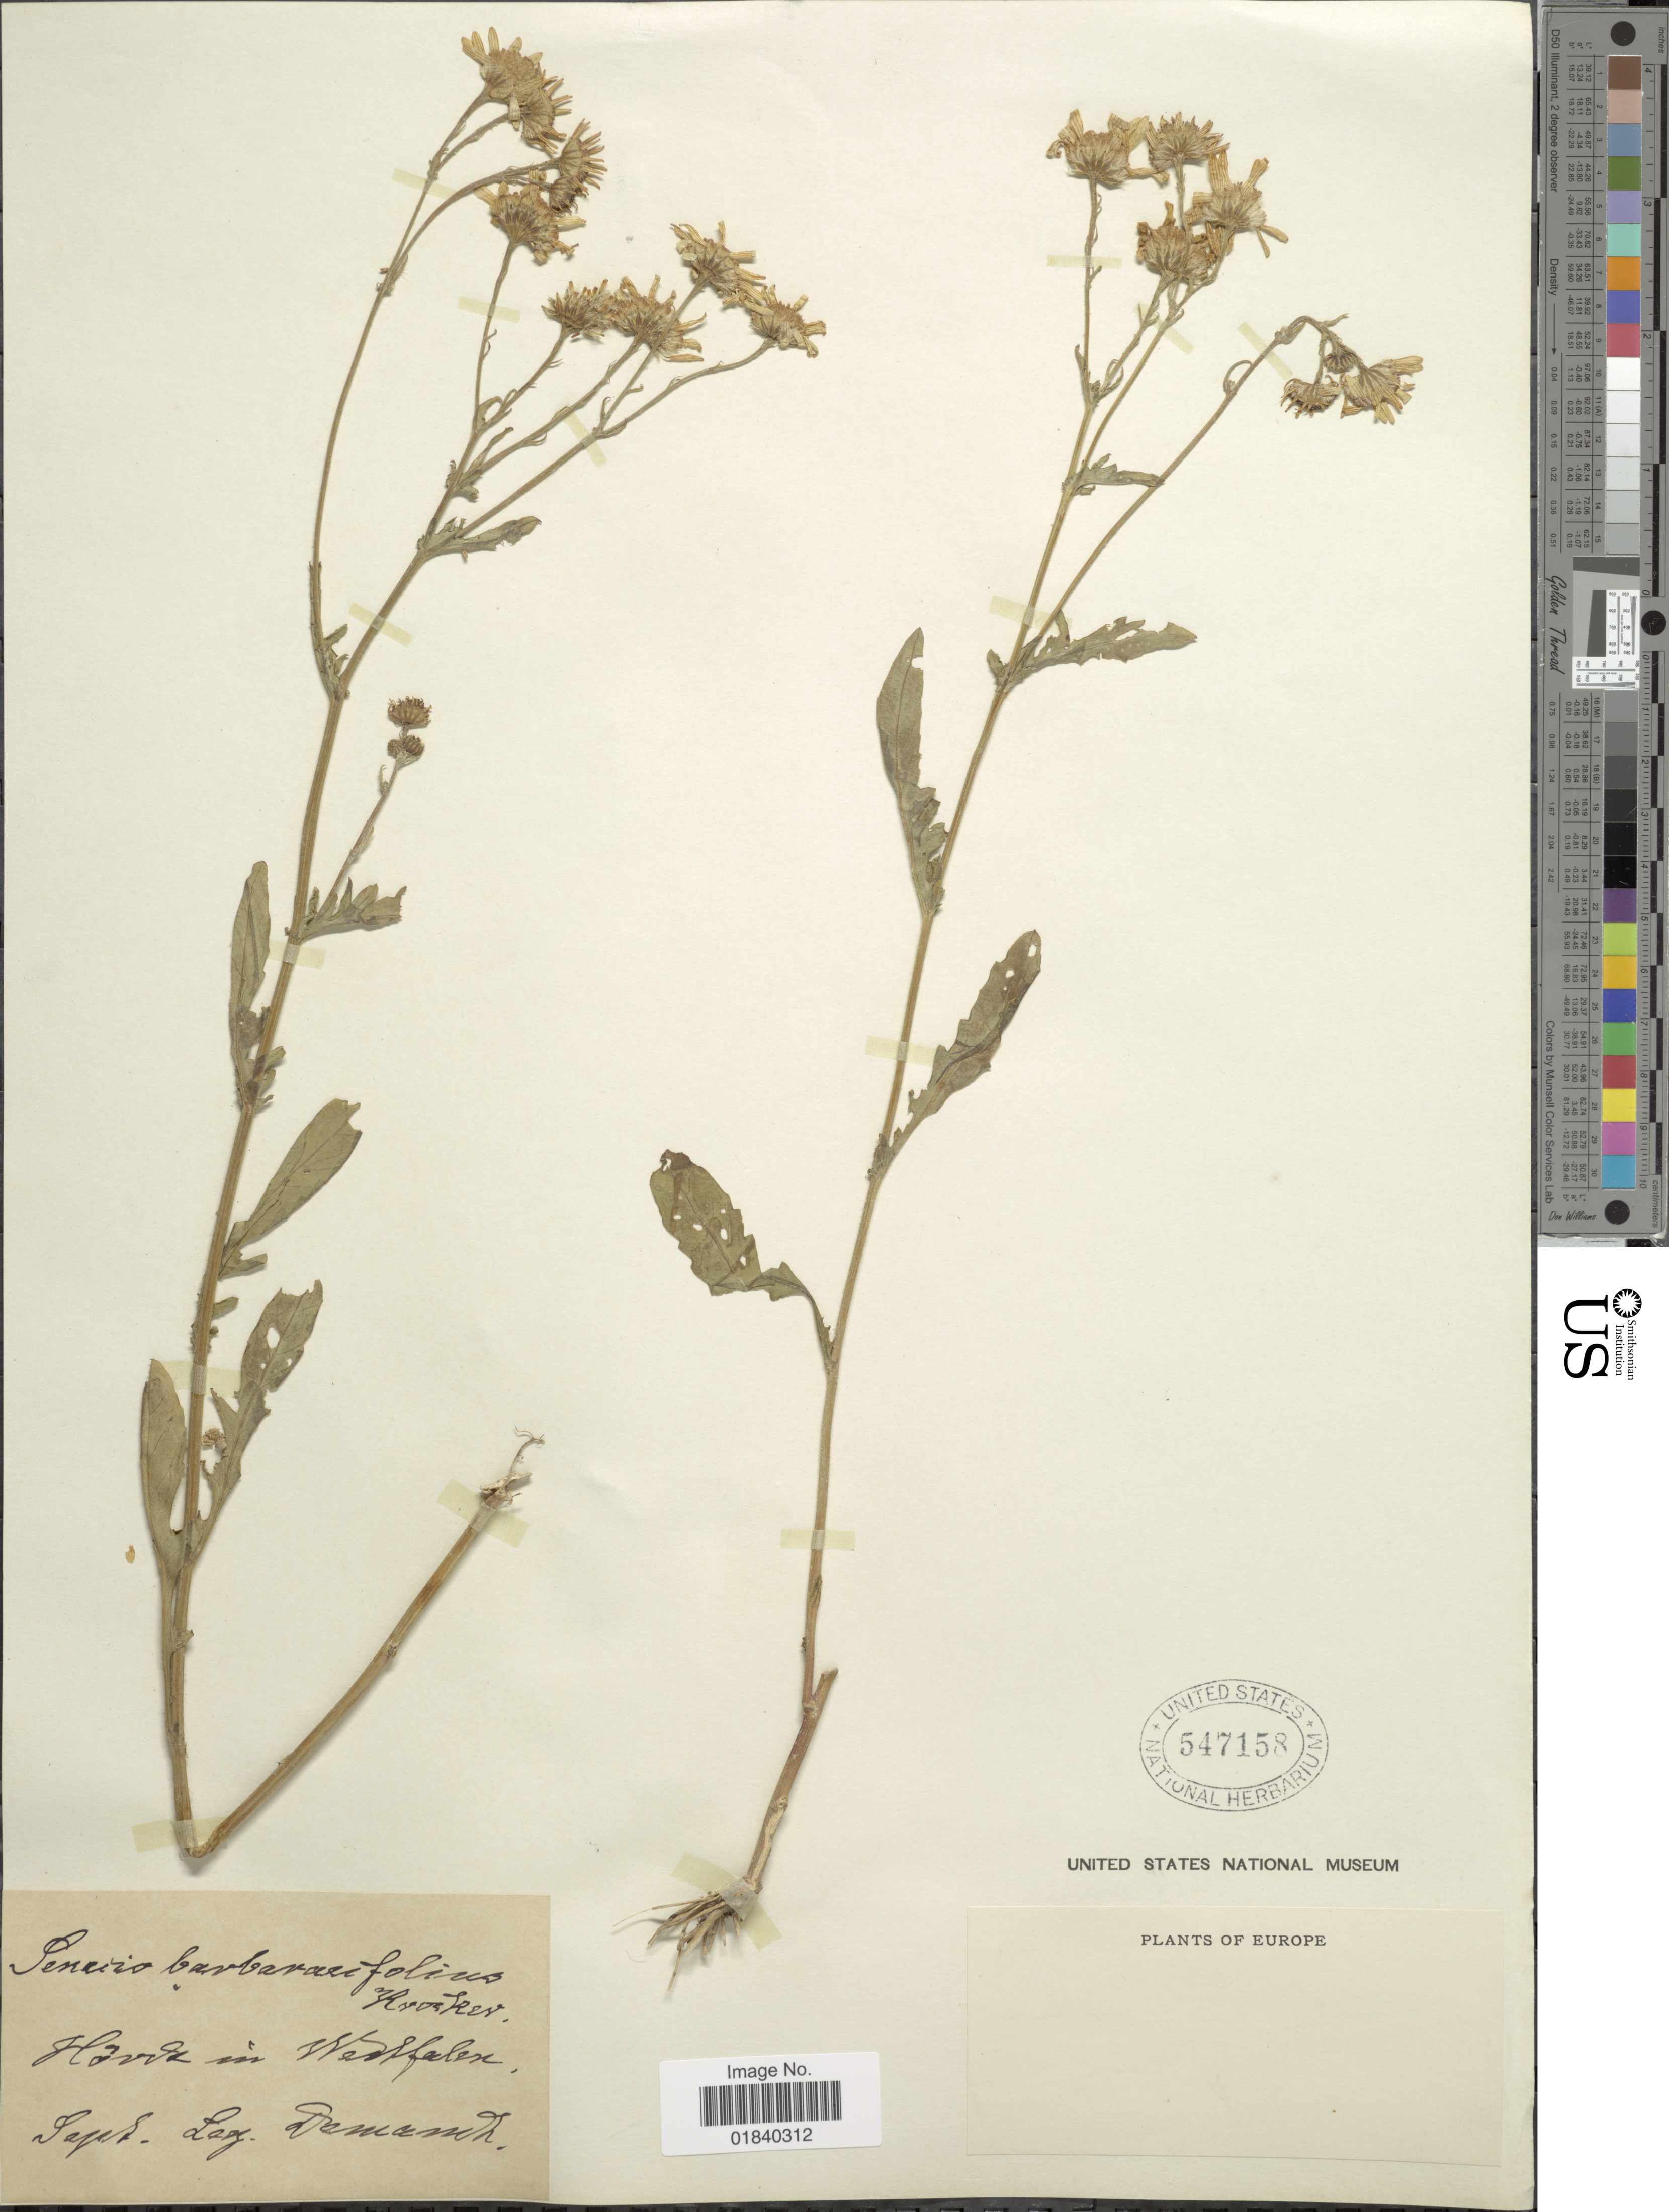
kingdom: Plantae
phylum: Tracheophyta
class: Magnoliopsida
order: Asterales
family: Asteraceae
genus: Senecio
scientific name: Senecio barbareifolius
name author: Turcz.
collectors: -. Demandt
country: Germany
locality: Florida in Westphalia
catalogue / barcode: US 547158